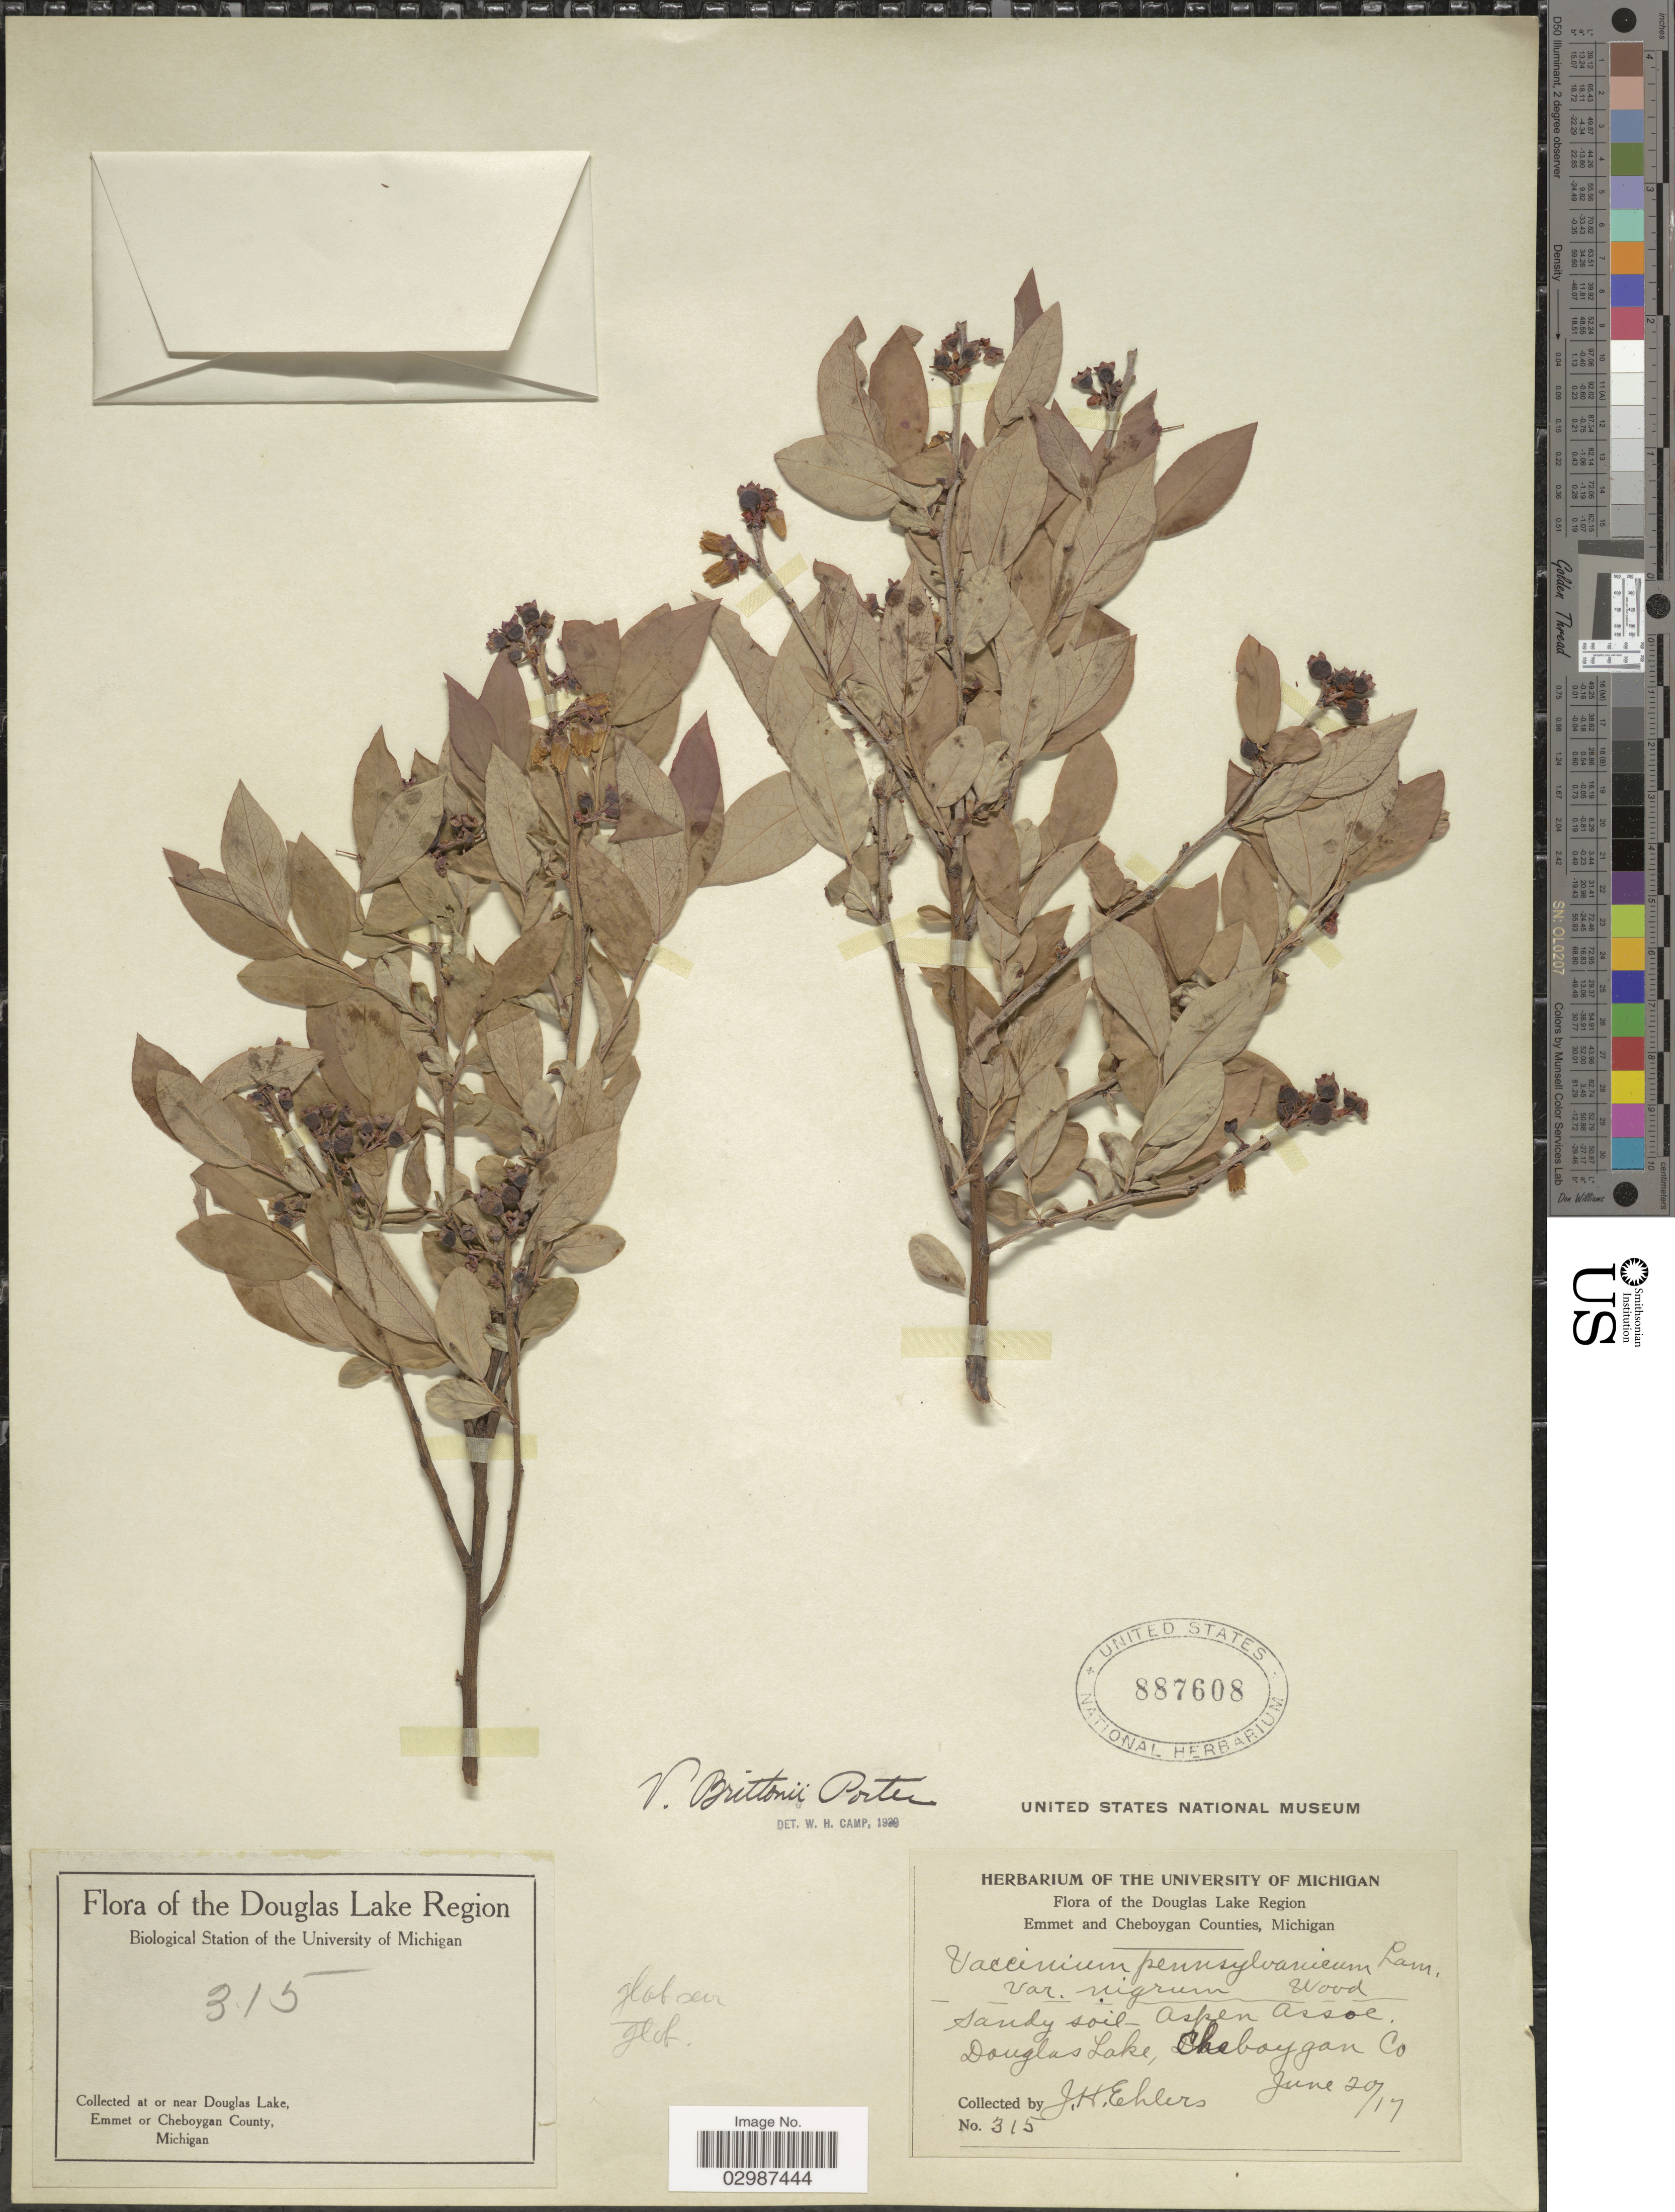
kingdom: Plantae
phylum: Tracheophyta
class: Magnoliopsida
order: Ericales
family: Ericaceae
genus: Vaccinium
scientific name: Vaccinium brittonii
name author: Porter ex E.P. Bicknell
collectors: J. H. Ehlers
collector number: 315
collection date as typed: Transcribed d/m/y: 20/6/17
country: United States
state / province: Michigan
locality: Douglas Lake Region. At or near Douglas Lake, Emmet or Cheboygan County. Aspen Assoc.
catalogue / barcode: US 887608